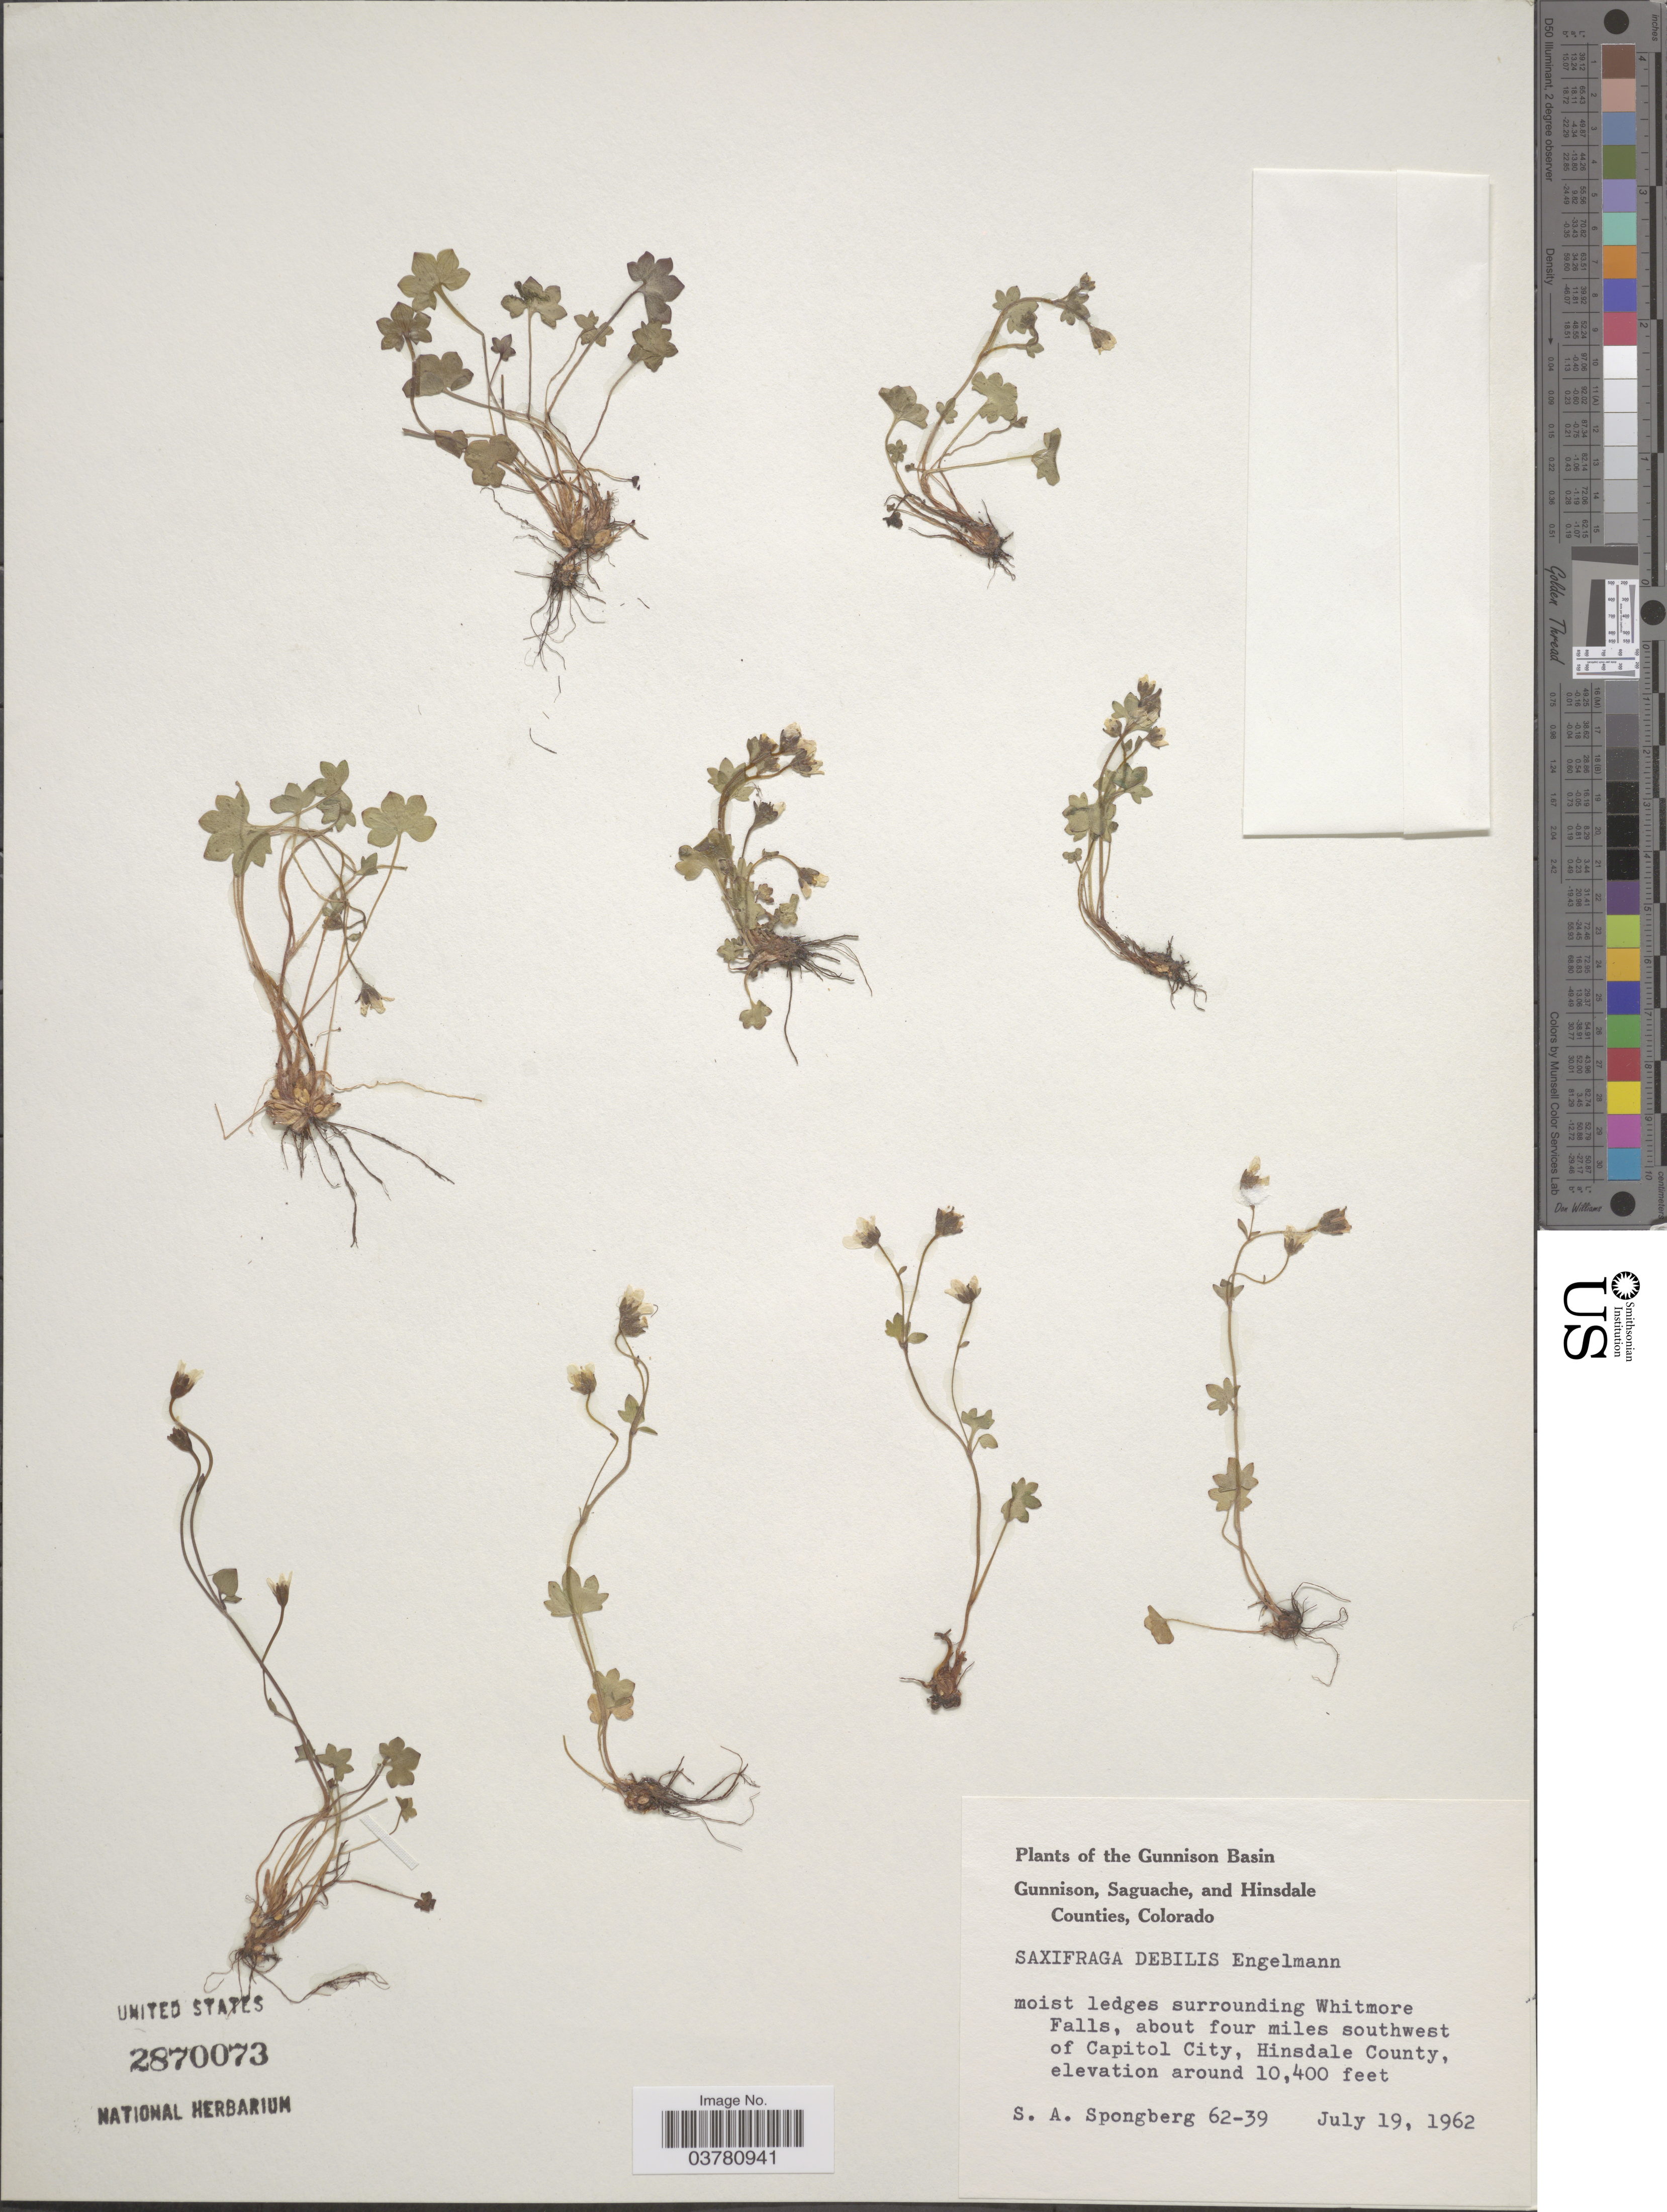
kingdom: Plantae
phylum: Tracheophyta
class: Magnoliopsida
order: Saxifragales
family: Saxifragaceae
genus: Saxifraga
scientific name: Saxifraga rivularis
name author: L.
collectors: S. A.Spongberg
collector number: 62-39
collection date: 1962-07-19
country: United States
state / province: Colorado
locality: Gunnison Basin. Moist ledges surrounding Whitmore Falls, about four miles southwest of Capitol City, Hinsdale County.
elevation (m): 3170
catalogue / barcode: US 2870073